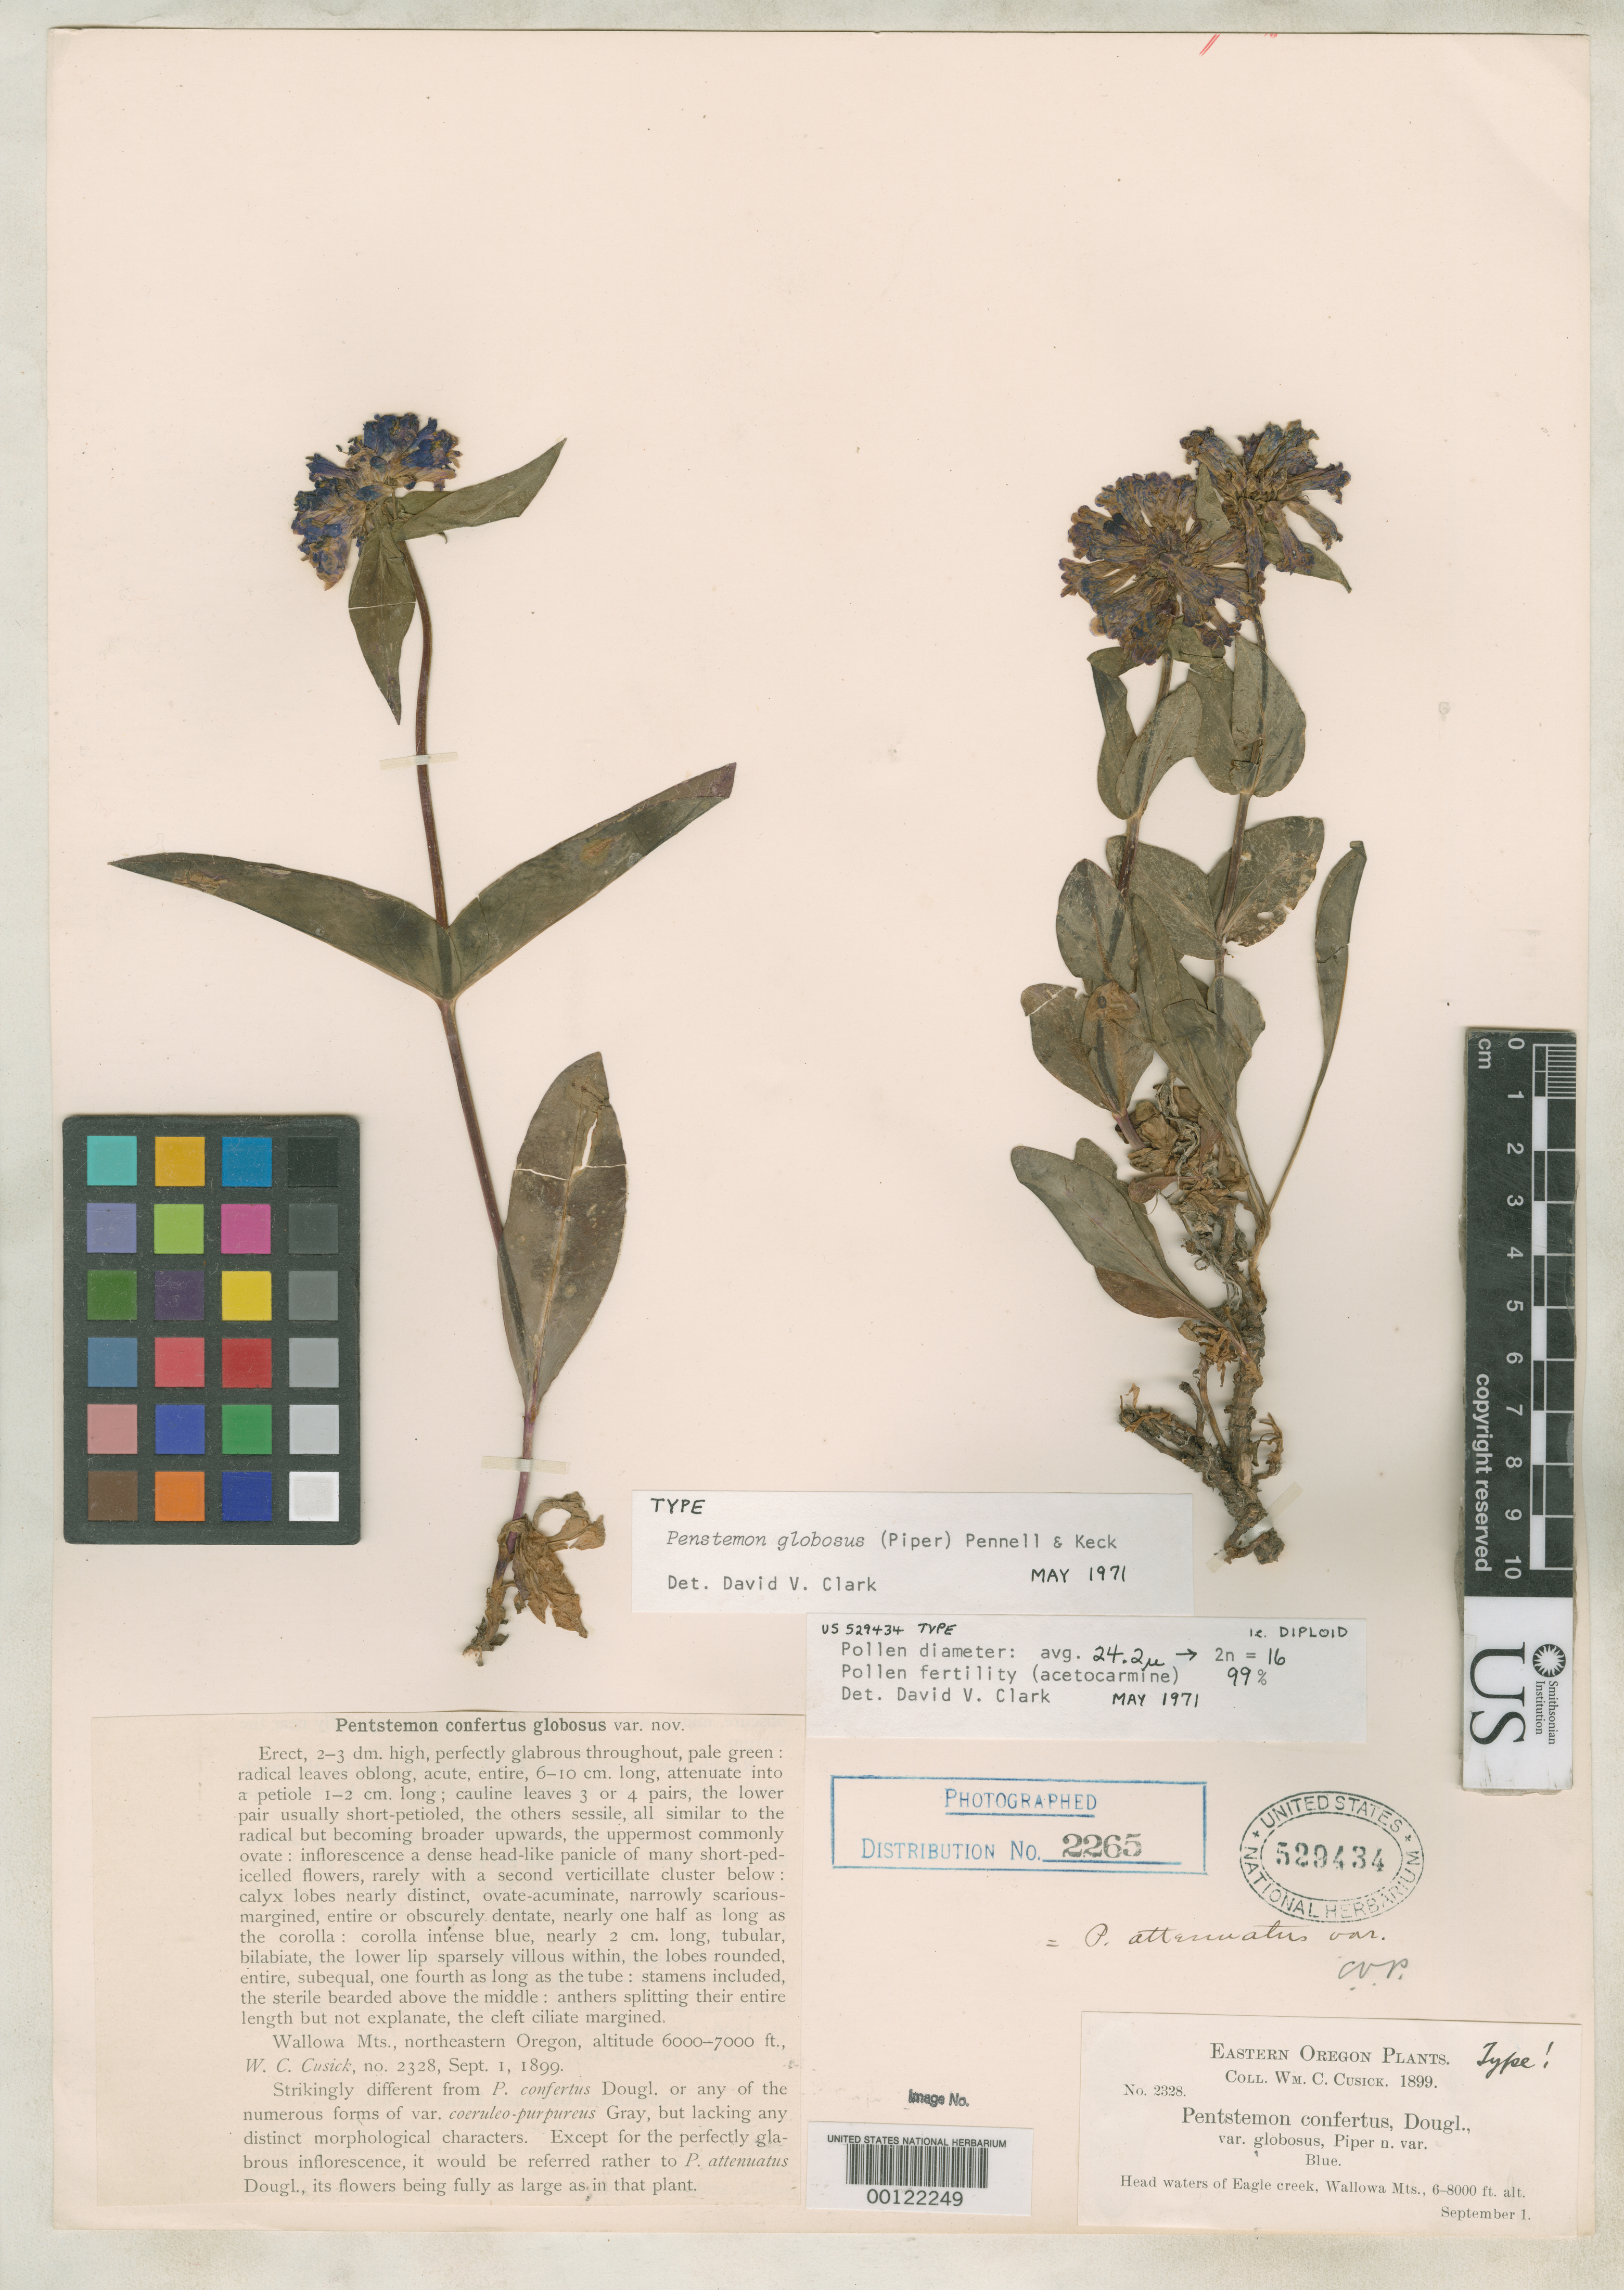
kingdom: Plantae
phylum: Tracheophyta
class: Magnoliopsida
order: Lamiales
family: Plantaginaceae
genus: Penstemon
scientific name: Penstemon confertus var. globosus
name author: Piper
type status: Holotype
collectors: W. C. Cusick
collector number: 2328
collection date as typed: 01 Sep 1899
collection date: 1899-09-01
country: United States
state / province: Oregon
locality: Wallowa Mountains.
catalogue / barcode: US 529434